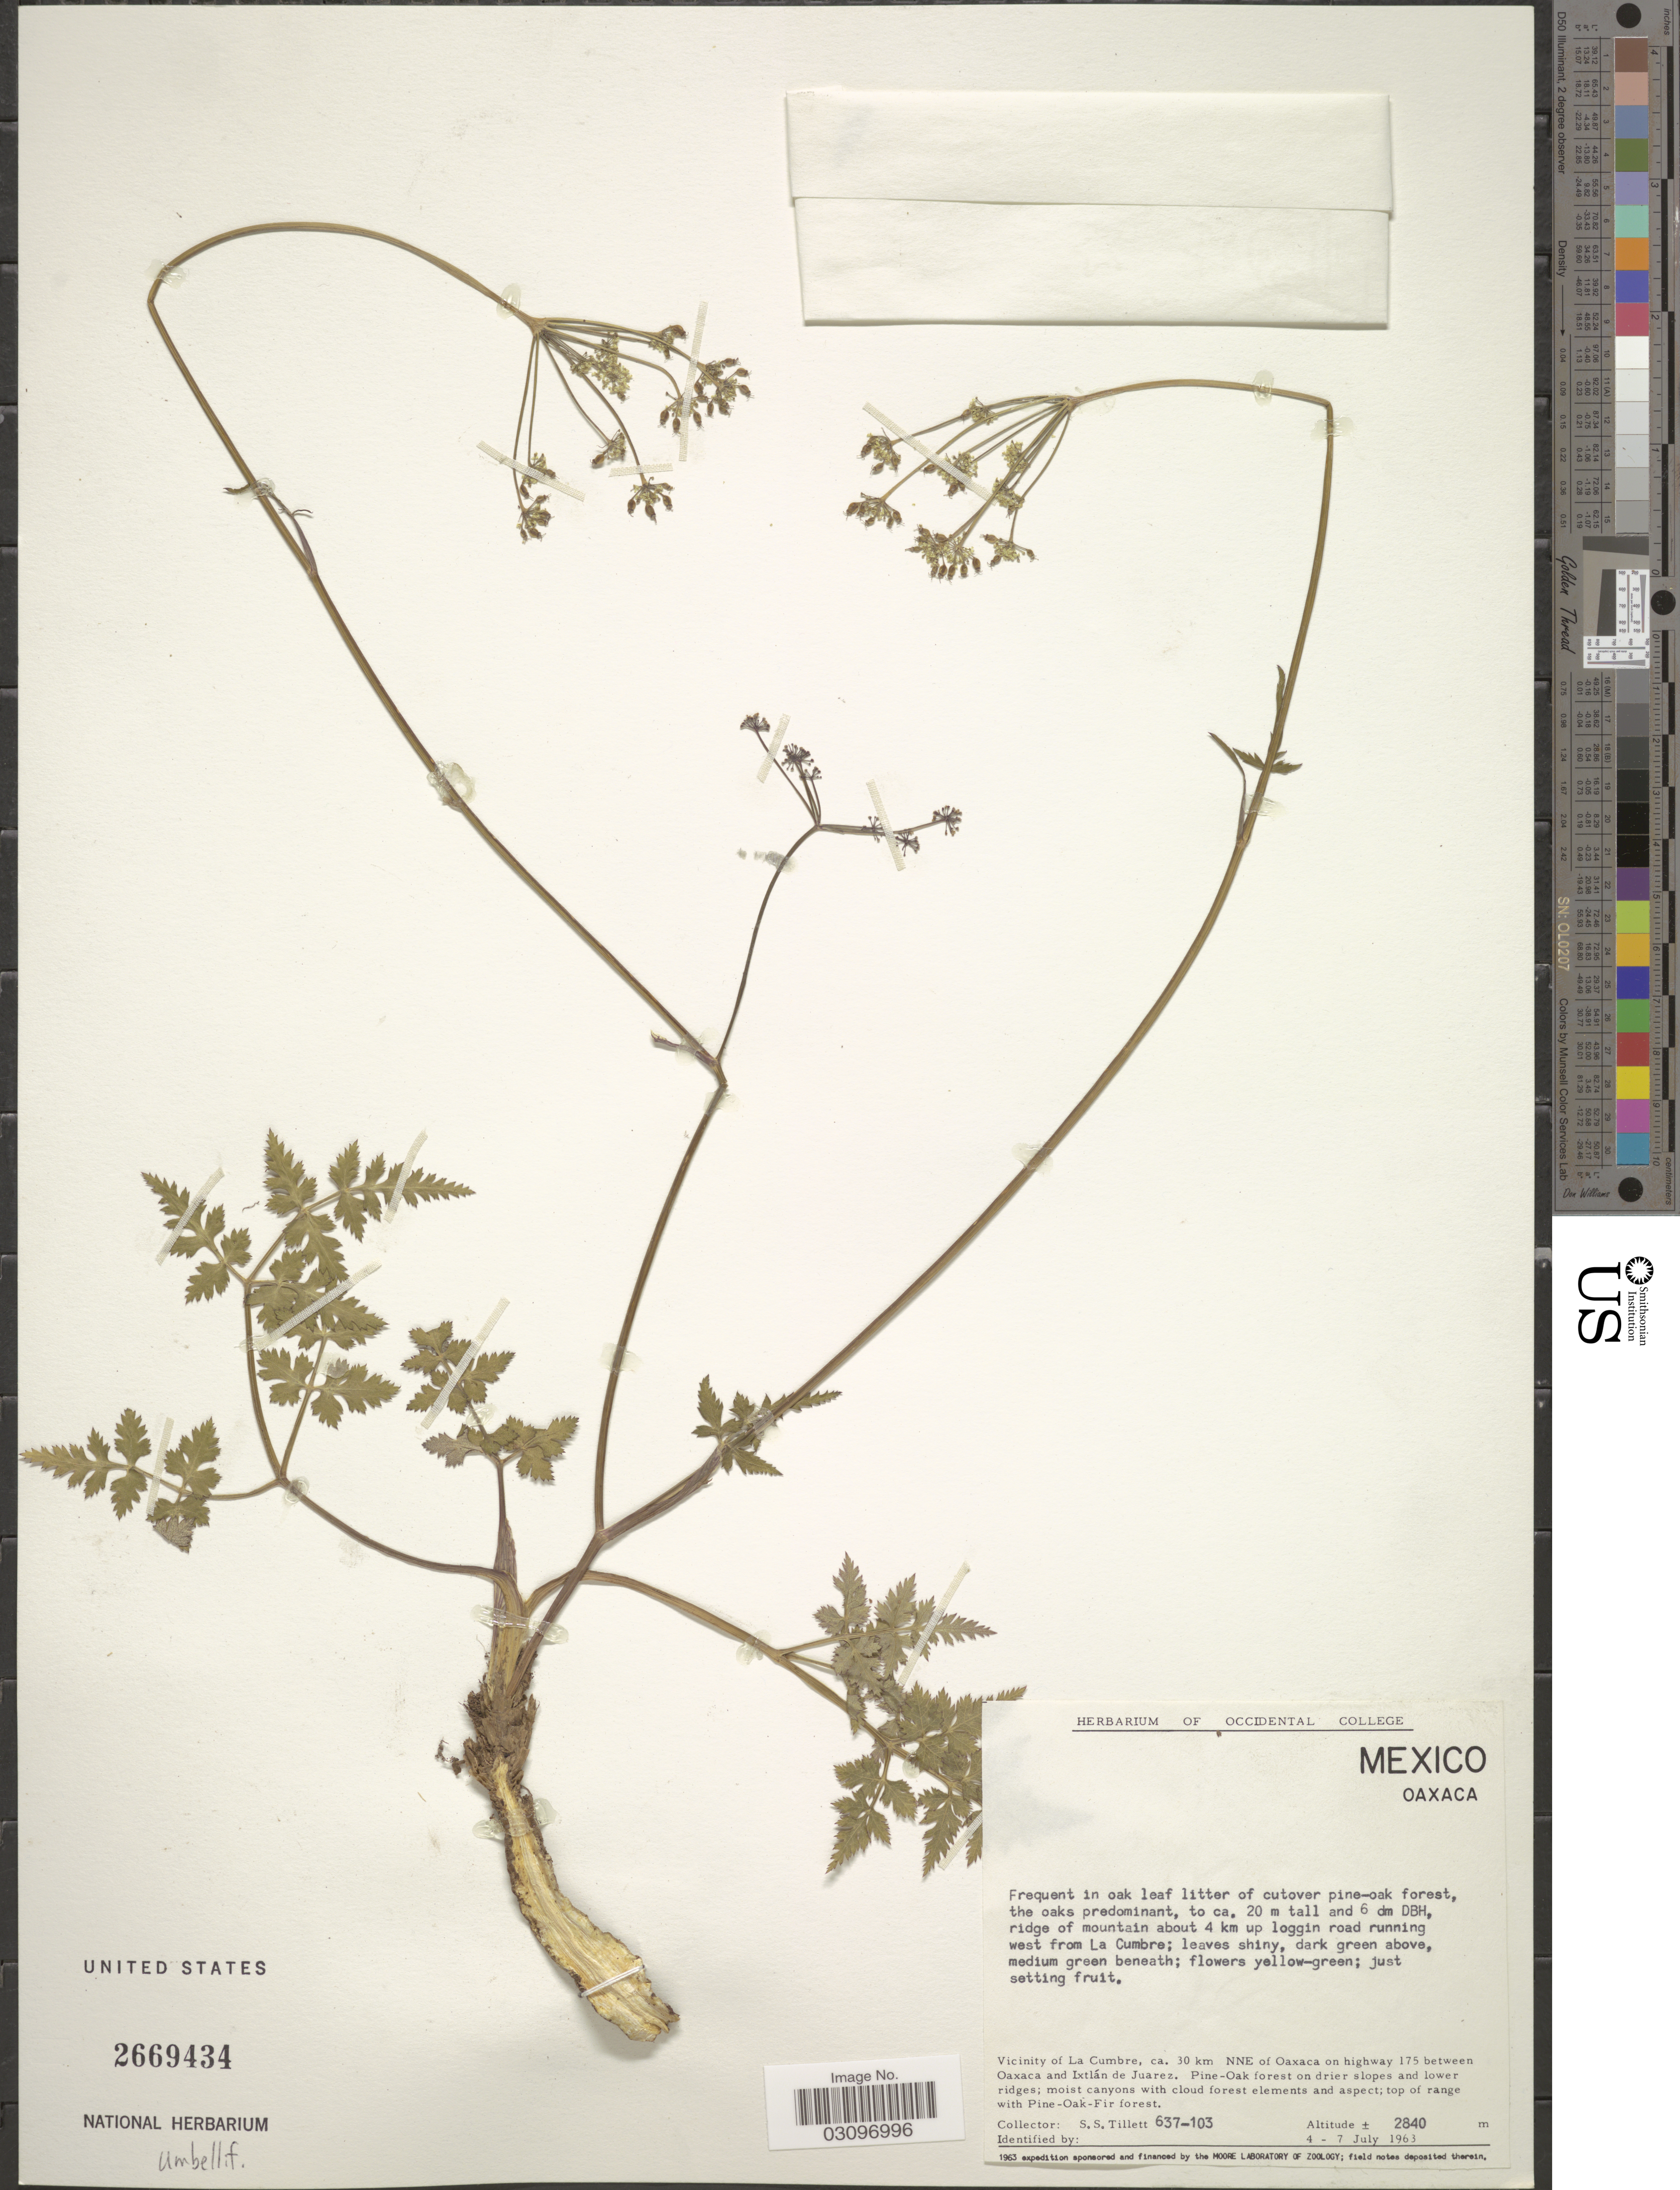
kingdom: Plantae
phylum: Tracheophyta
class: Magnoliopsida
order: Apiales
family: Apiaceae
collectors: S. S. Tillett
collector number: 637-103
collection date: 1963-07-04/1963-07-07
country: Mexico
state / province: Oaxaca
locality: Ridge of mountain about 4 km up loggin road running west from La Cumbre. Vicinity of La Cumbre, ca. 30 km NNE of Oaxaca on highway 175 between Oaxaca and Ixtlán de Juarez.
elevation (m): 2840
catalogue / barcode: US 2669434